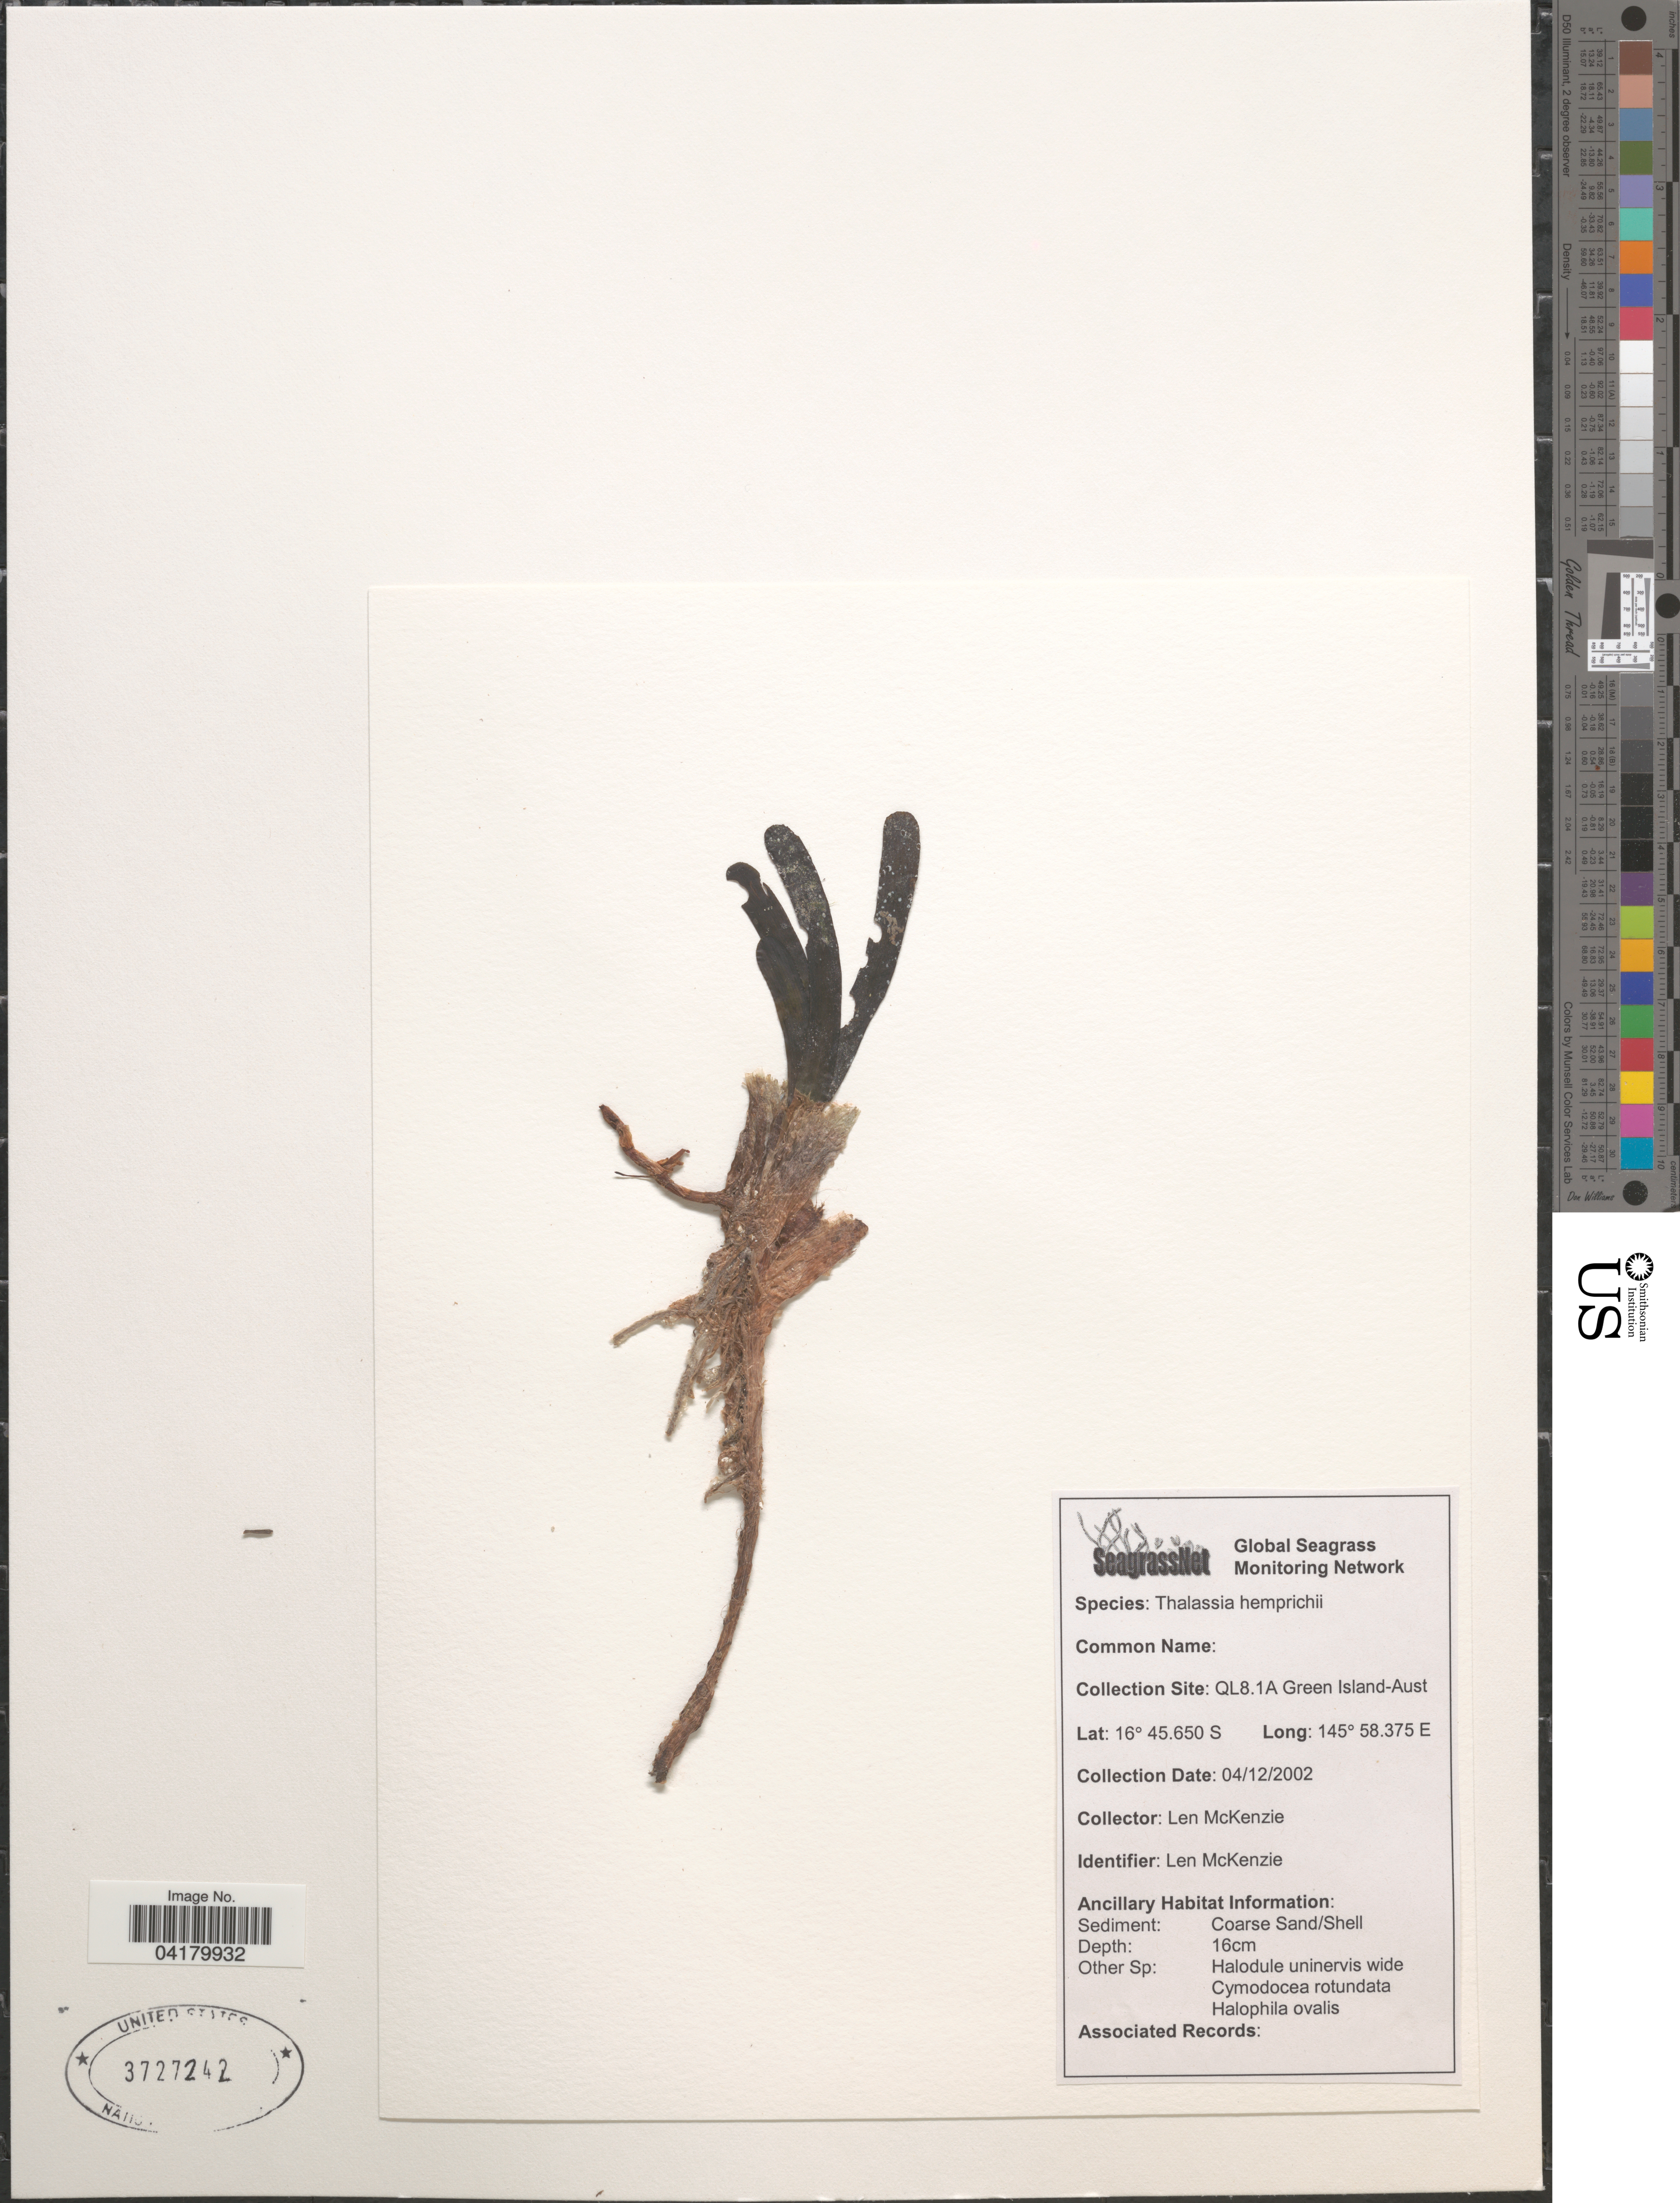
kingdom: Plantae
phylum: Tracheophyta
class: Liliopsida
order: Alismatales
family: Hydrocharitaceae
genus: Thalassia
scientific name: Thalassia hemprichii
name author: Asch.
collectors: L. McKenzie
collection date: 2002-12-04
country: Australia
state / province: Queensland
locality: Collection Site: QL8.1A Green Island.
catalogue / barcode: US 3727242